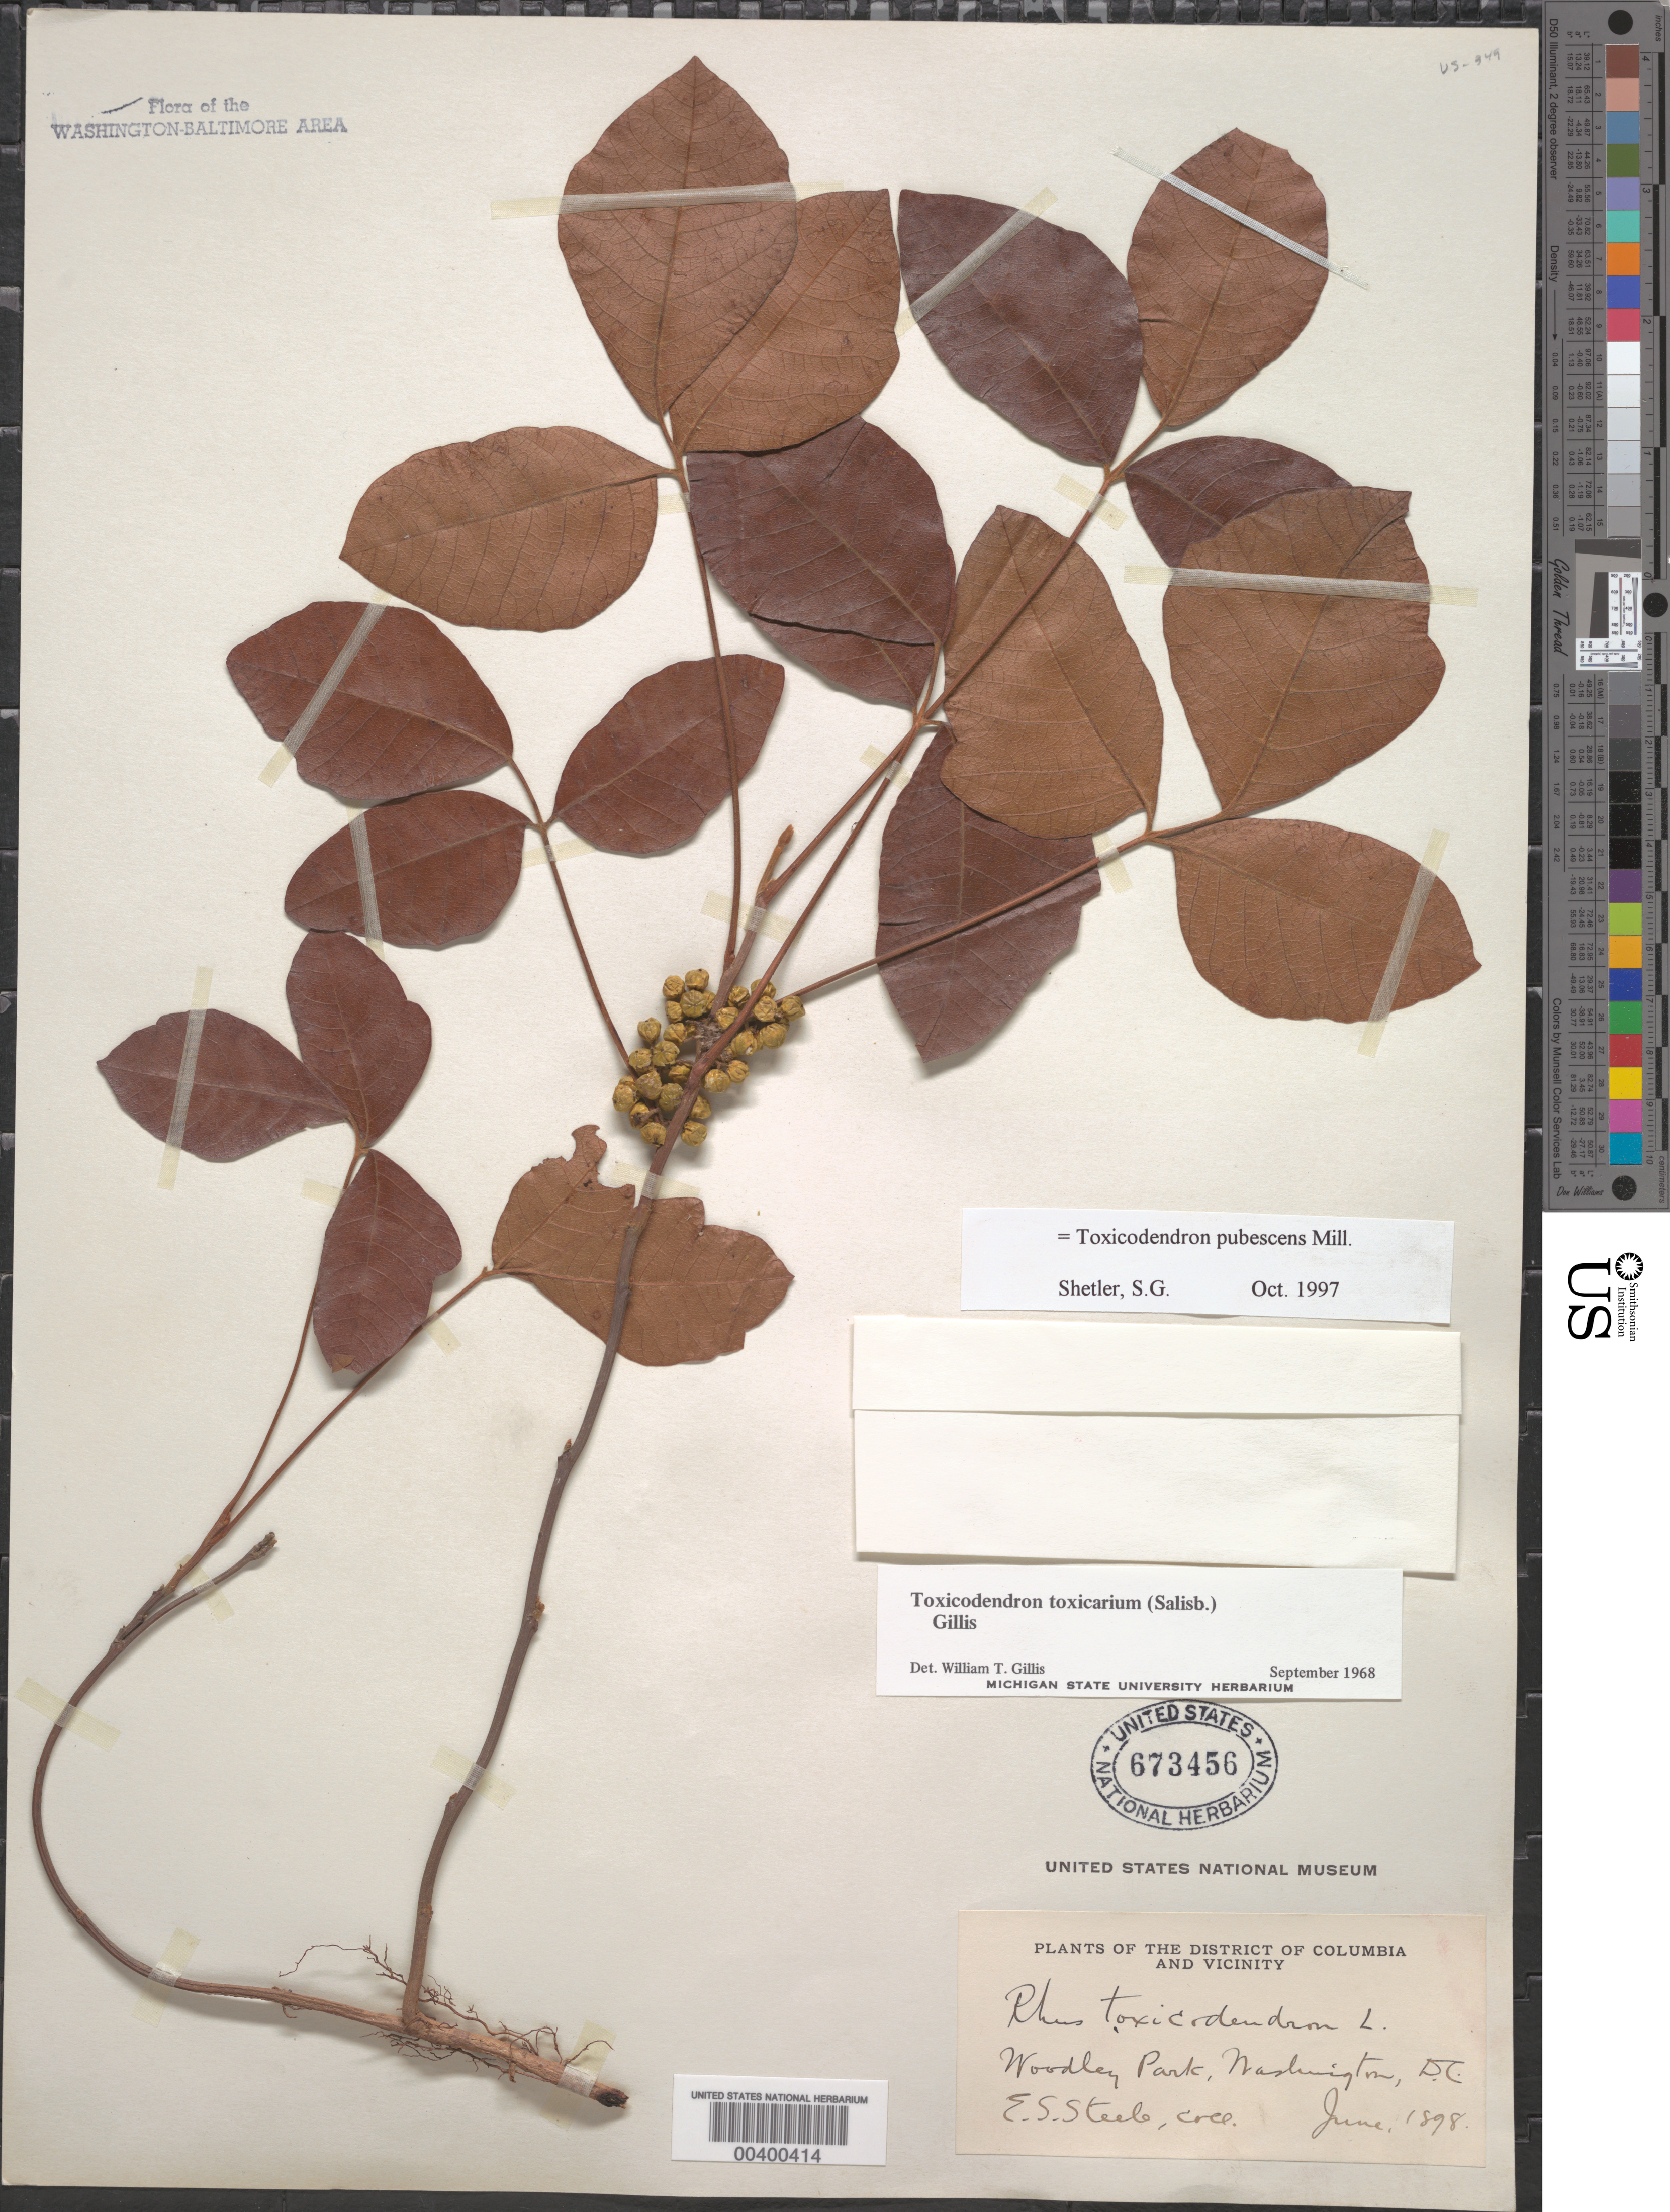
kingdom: Plantae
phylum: Tracheophyta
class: Magnoliopsida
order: Sapindales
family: Anacardiaceae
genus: Toxicodendron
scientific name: Toxicodendron pubescens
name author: Mill.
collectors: E. Steele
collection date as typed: Jun 1898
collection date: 1898-06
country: United States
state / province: District of Columbia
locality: Woodley Park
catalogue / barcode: US 673456